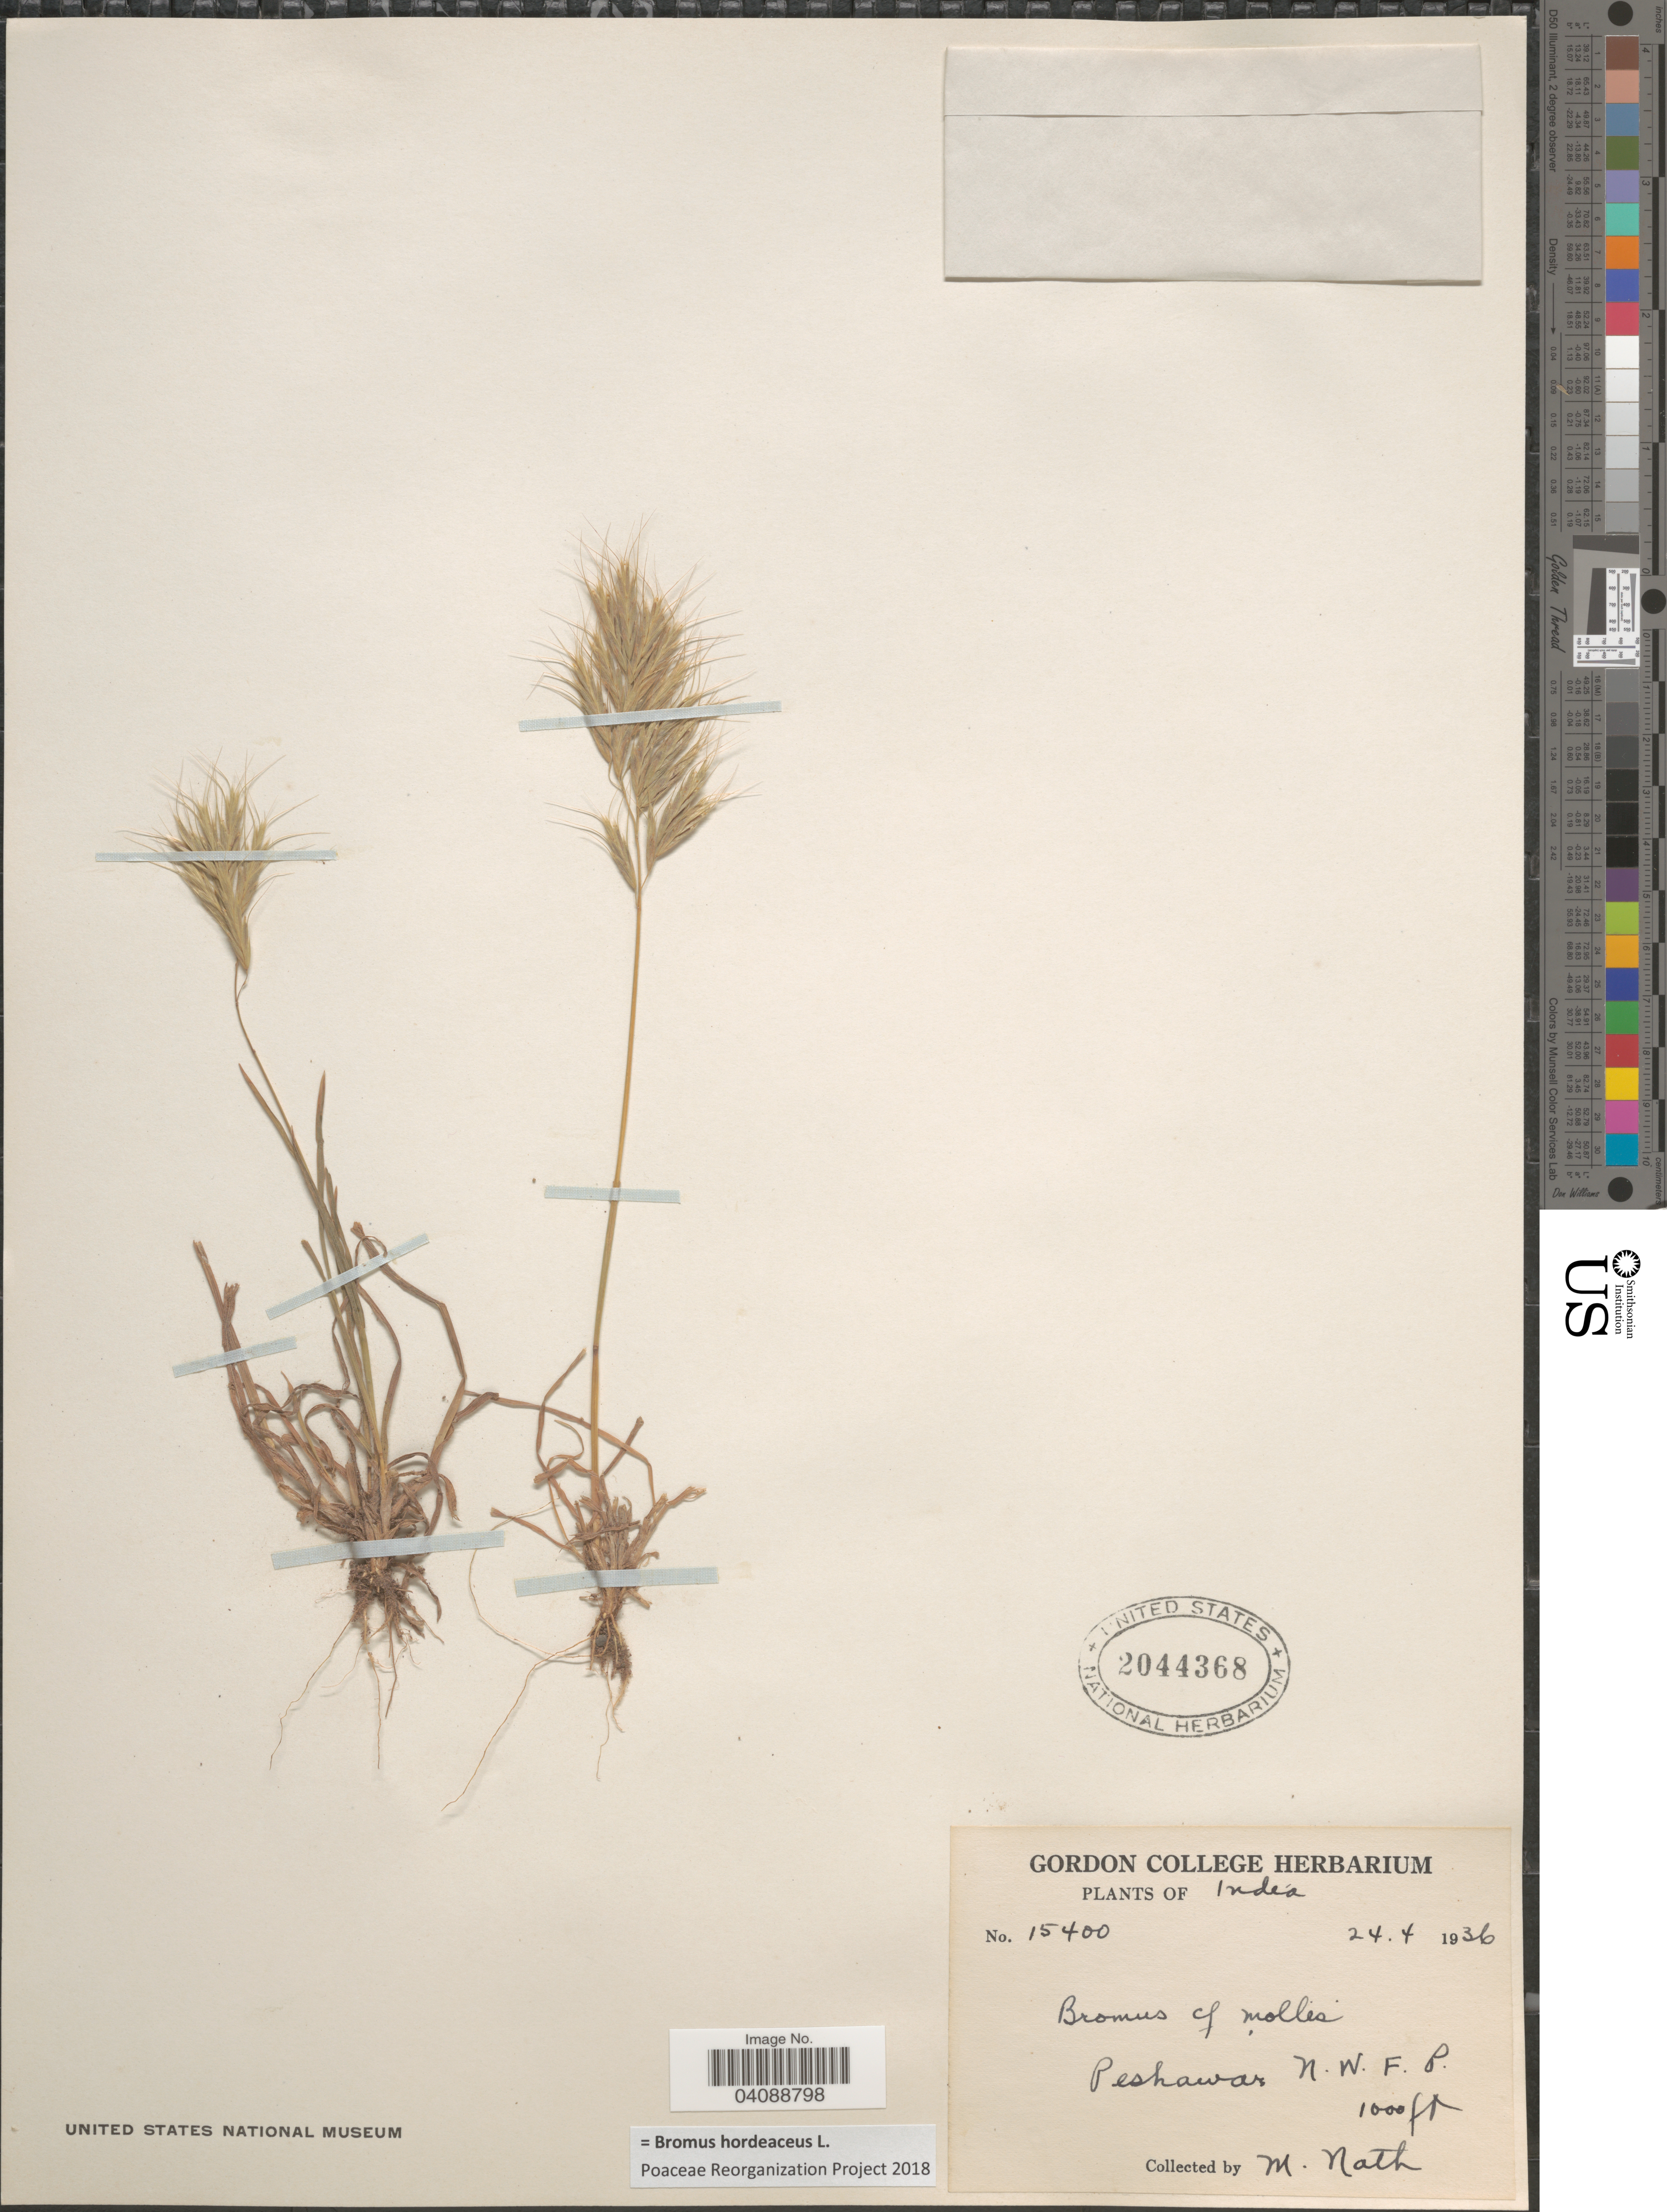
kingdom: Plantae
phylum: Tracheophyta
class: Liliopsida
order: Poales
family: Poaceae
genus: Bromus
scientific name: Bromus hordeaceus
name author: L.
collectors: M. Nath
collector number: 15400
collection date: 1936-04-24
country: Pakistan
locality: Peshawar N.W.F.B.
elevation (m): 305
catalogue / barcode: US 2044368